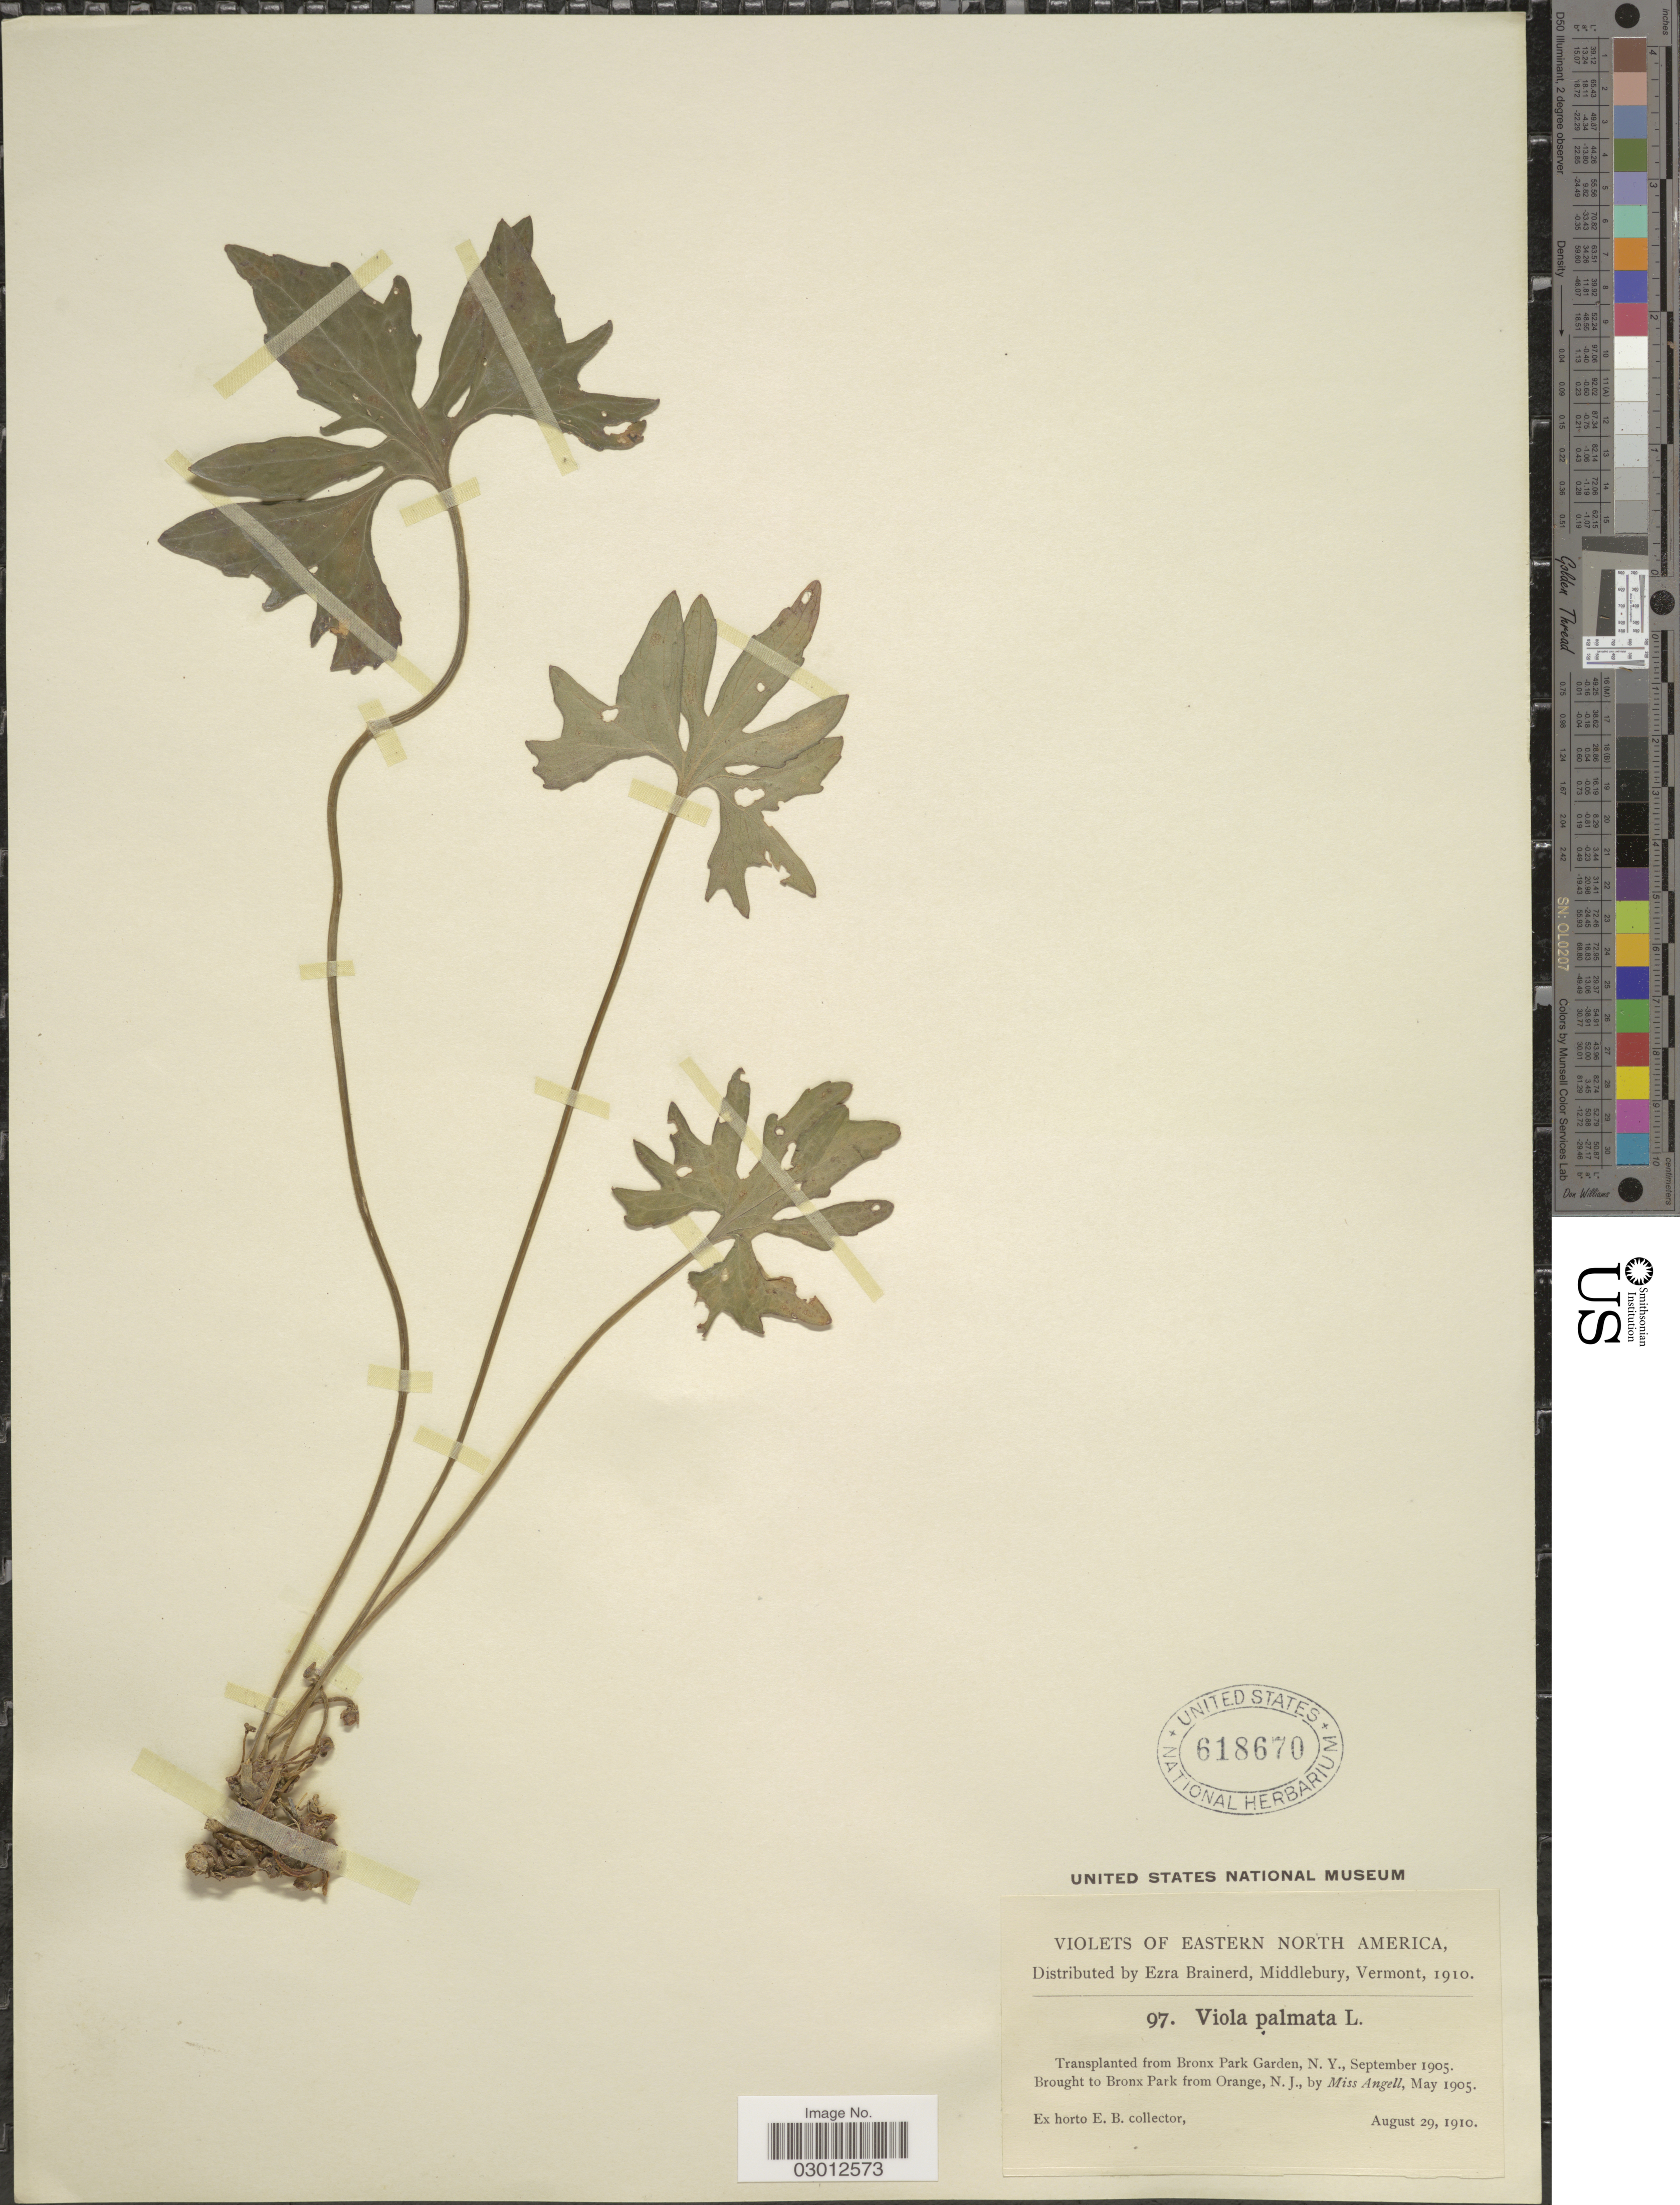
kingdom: Plantae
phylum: Tracheophyta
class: Magnoliopsida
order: Malpighiales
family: Violaceae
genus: Viola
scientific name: Viola palmata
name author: L.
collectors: ex herb. Ezra Brainerd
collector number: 97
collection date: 1910-08-29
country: United States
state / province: New York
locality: Eastern North America. Transplanted from Bronx Park Garden, N. Y.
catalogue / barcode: US 618670